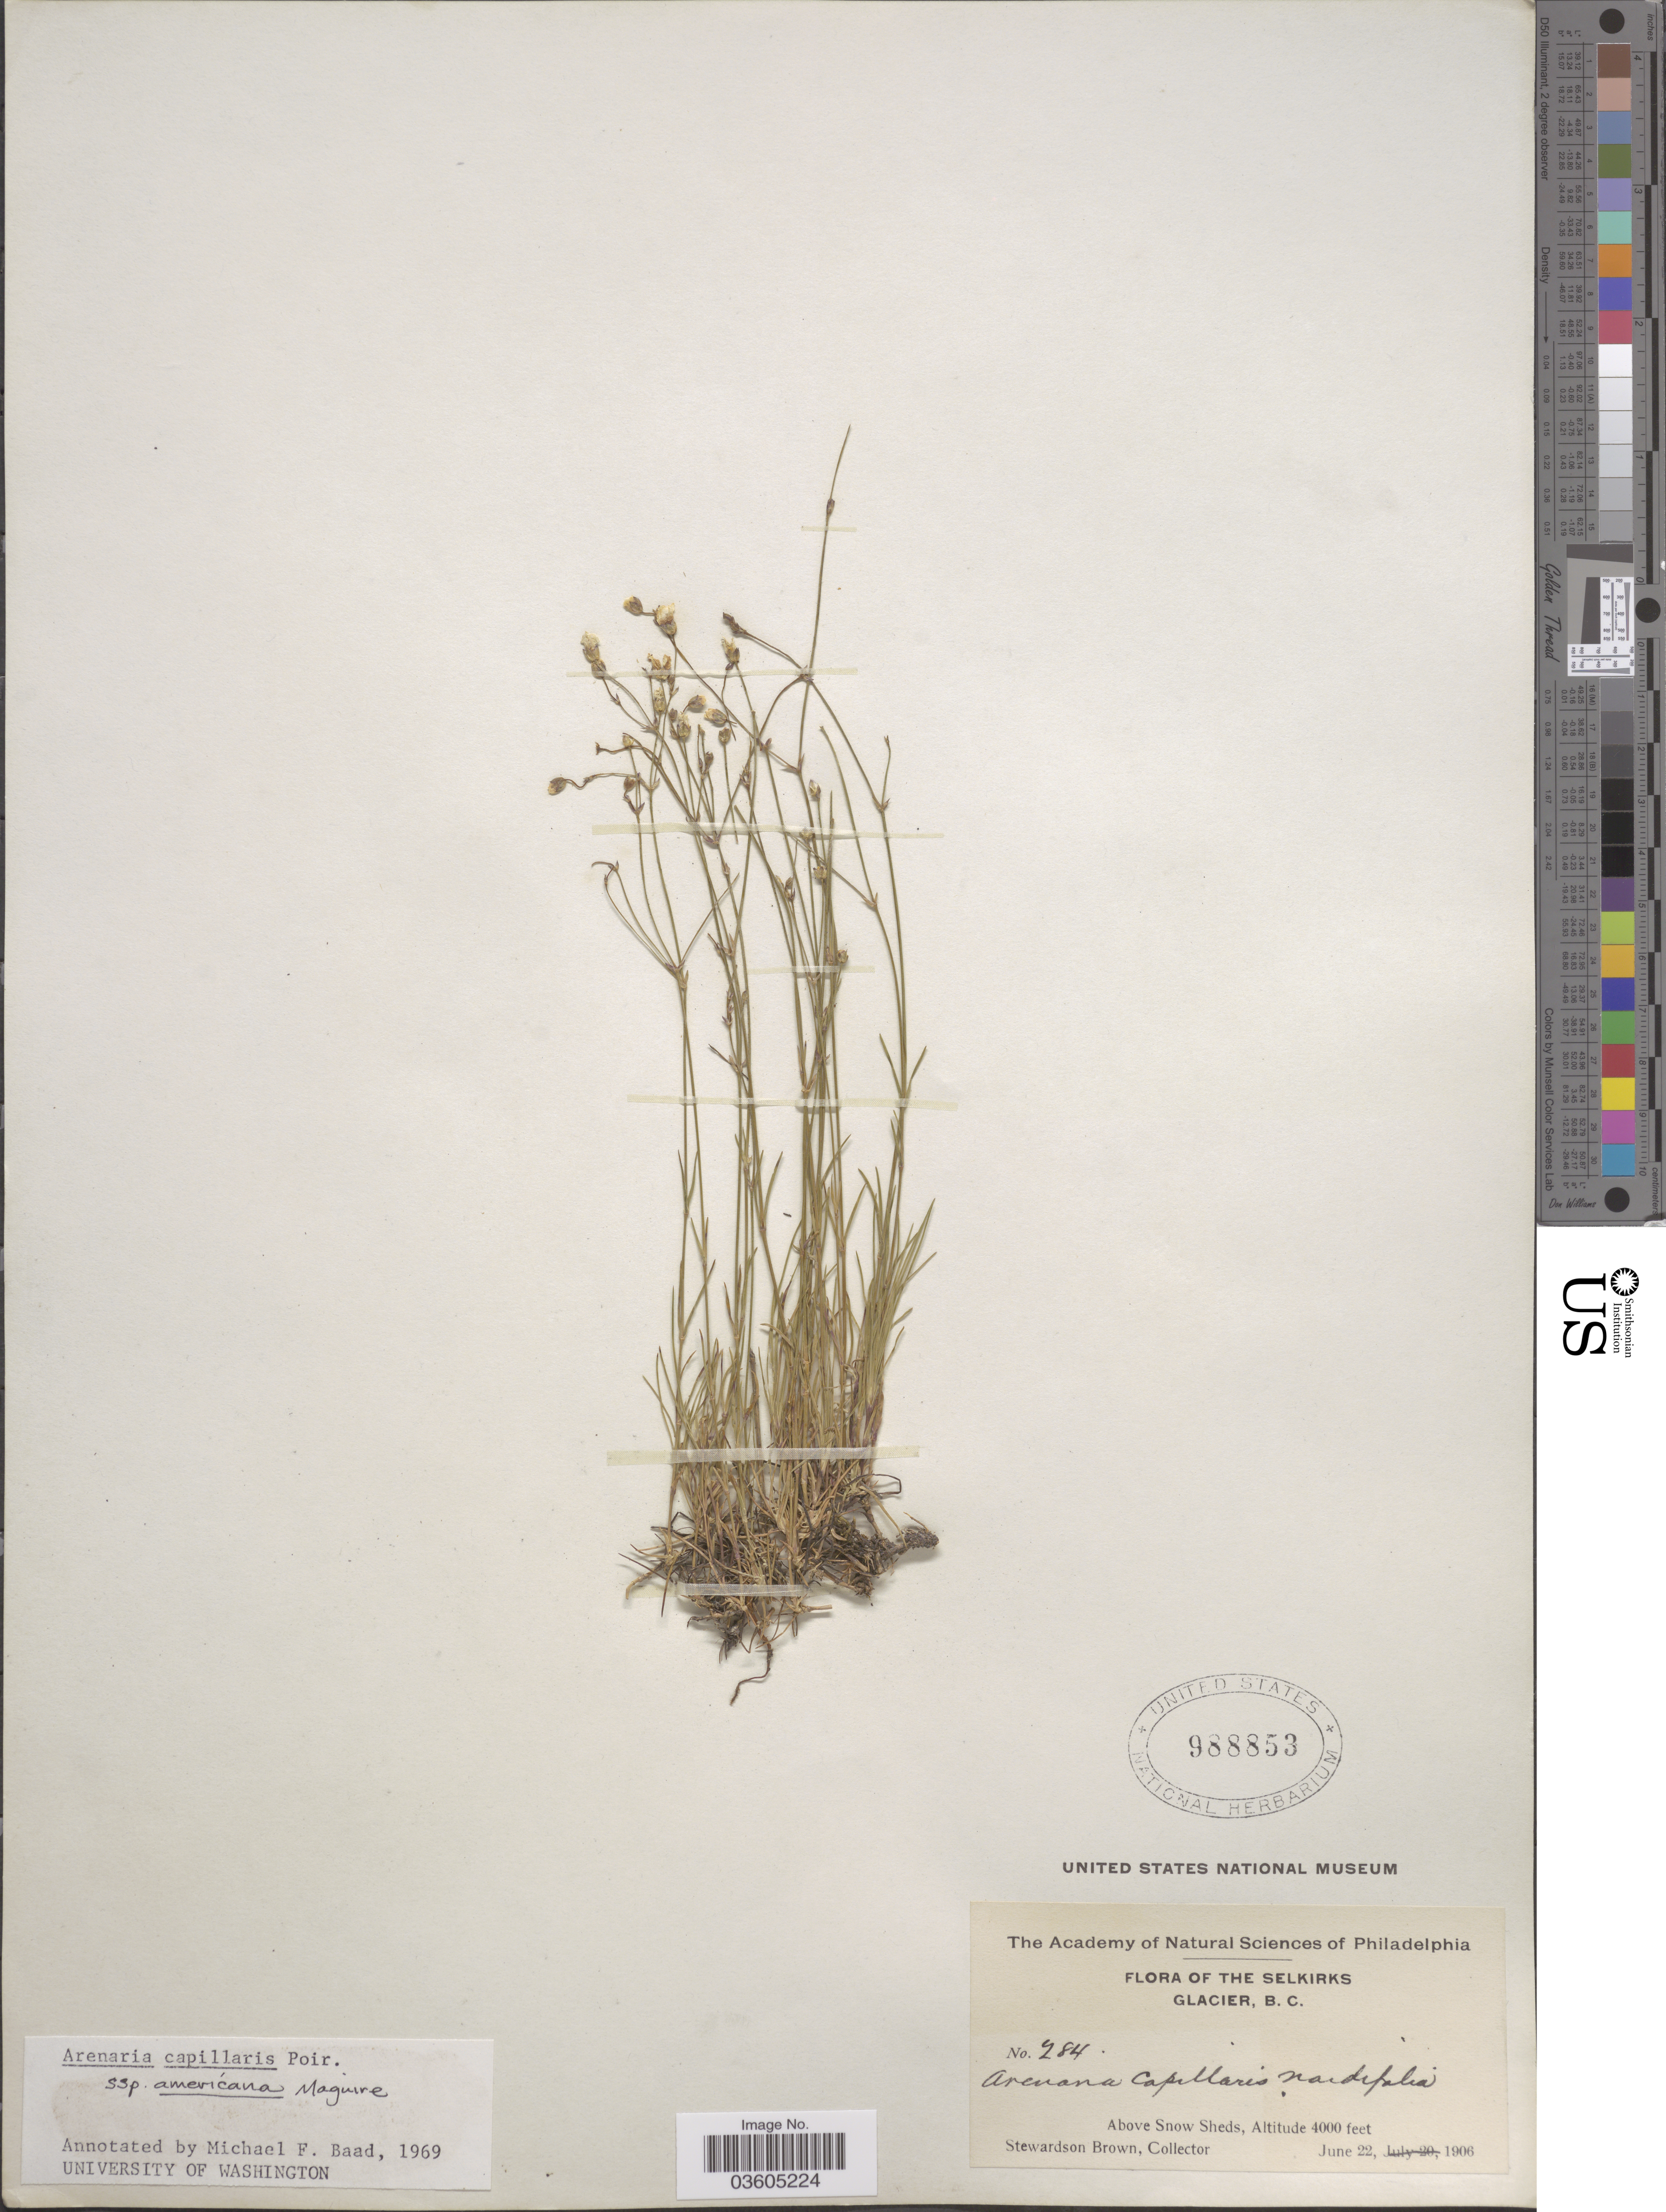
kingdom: Plantae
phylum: Tracheophyta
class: Magnoliopsida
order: Caryophyllales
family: Caryophyllaceae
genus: Eremogone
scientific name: Eremogone capillaris var. americana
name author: (Maguire) R.L. Hartm. & Rabeler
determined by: U.S. National Herbarium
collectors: S. Brown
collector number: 284*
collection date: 1906-06-22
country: Canada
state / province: British Columbia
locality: The Selkirks, Glacier. Above Snow Sheds.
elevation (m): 1219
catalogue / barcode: US 988853